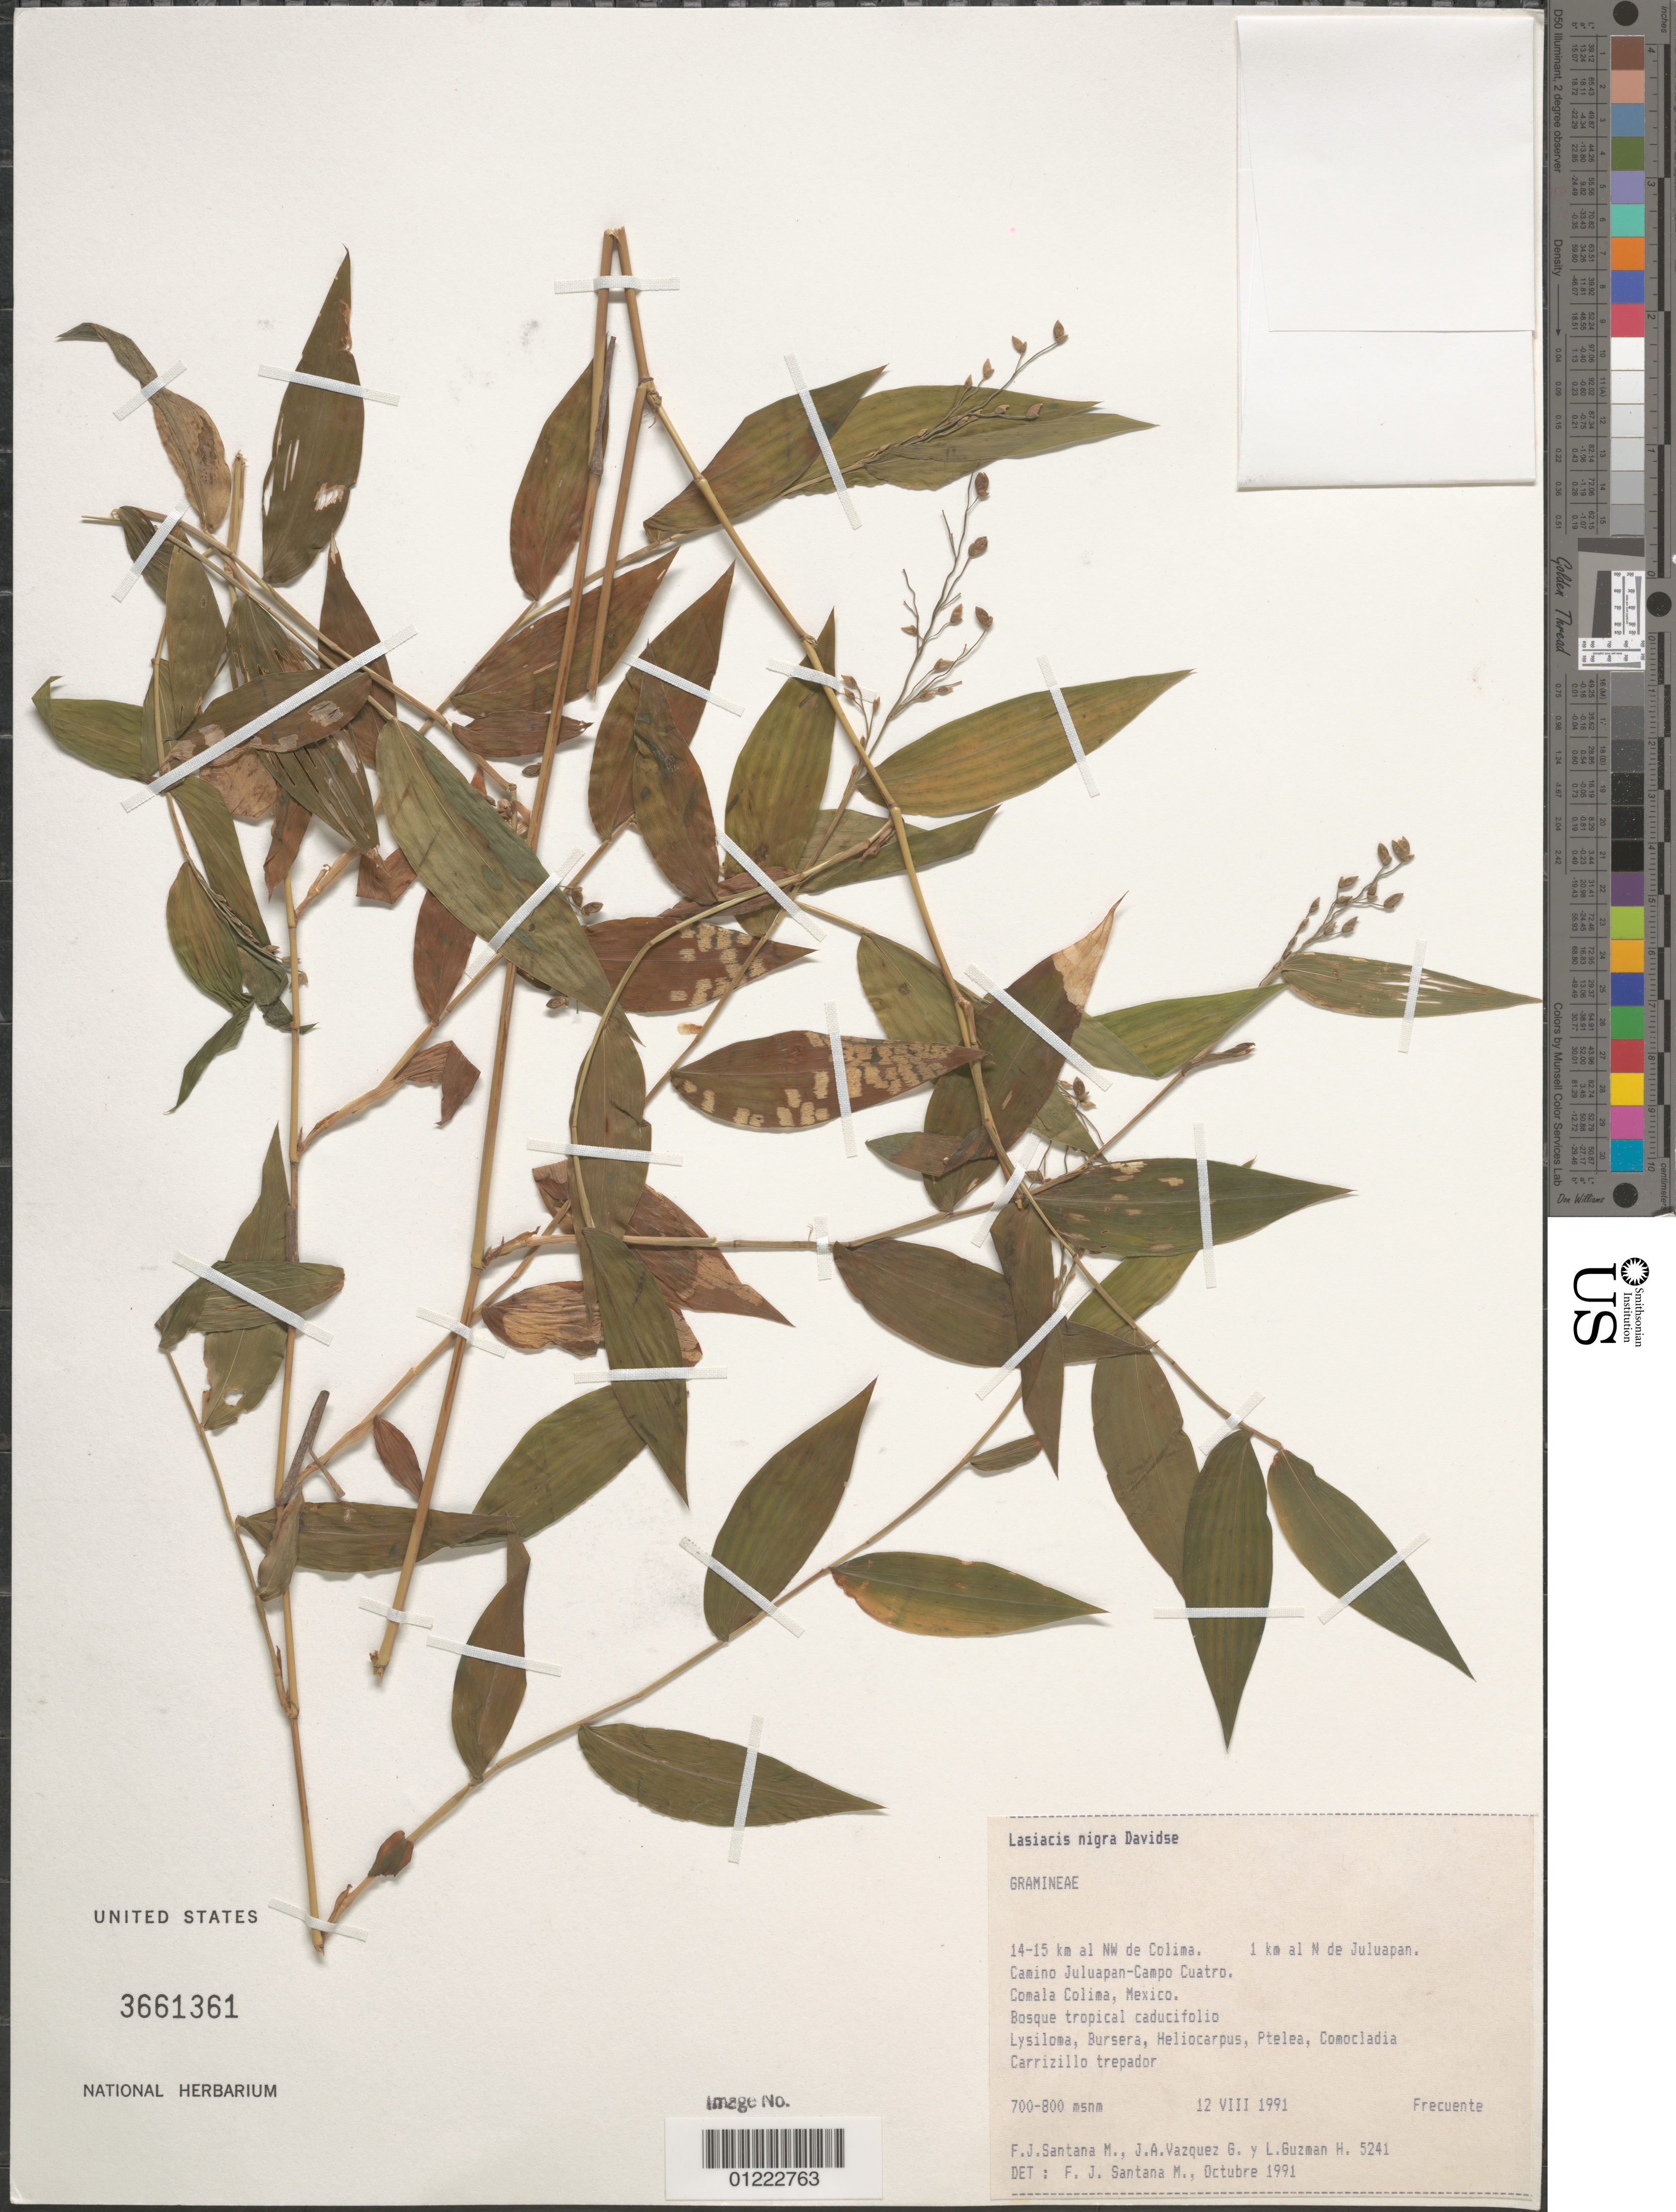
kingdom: Plantae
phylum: Tracheophyta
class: Liliopsida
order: Poales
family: Poaceae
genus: Lasiacis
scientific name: Lasiacis nigra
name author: Davidse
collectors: F. J. Santana M., J. A. Vázquez G. & L. Guzmán H.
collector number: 5241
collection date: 1991-08-12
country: Mexico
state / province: Colima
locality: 14-15 km al NW de Colima. 1 km al N de Juluapan. Camino Juluapan-Campo Cuatro.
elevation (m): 700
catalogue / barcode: US 3661361